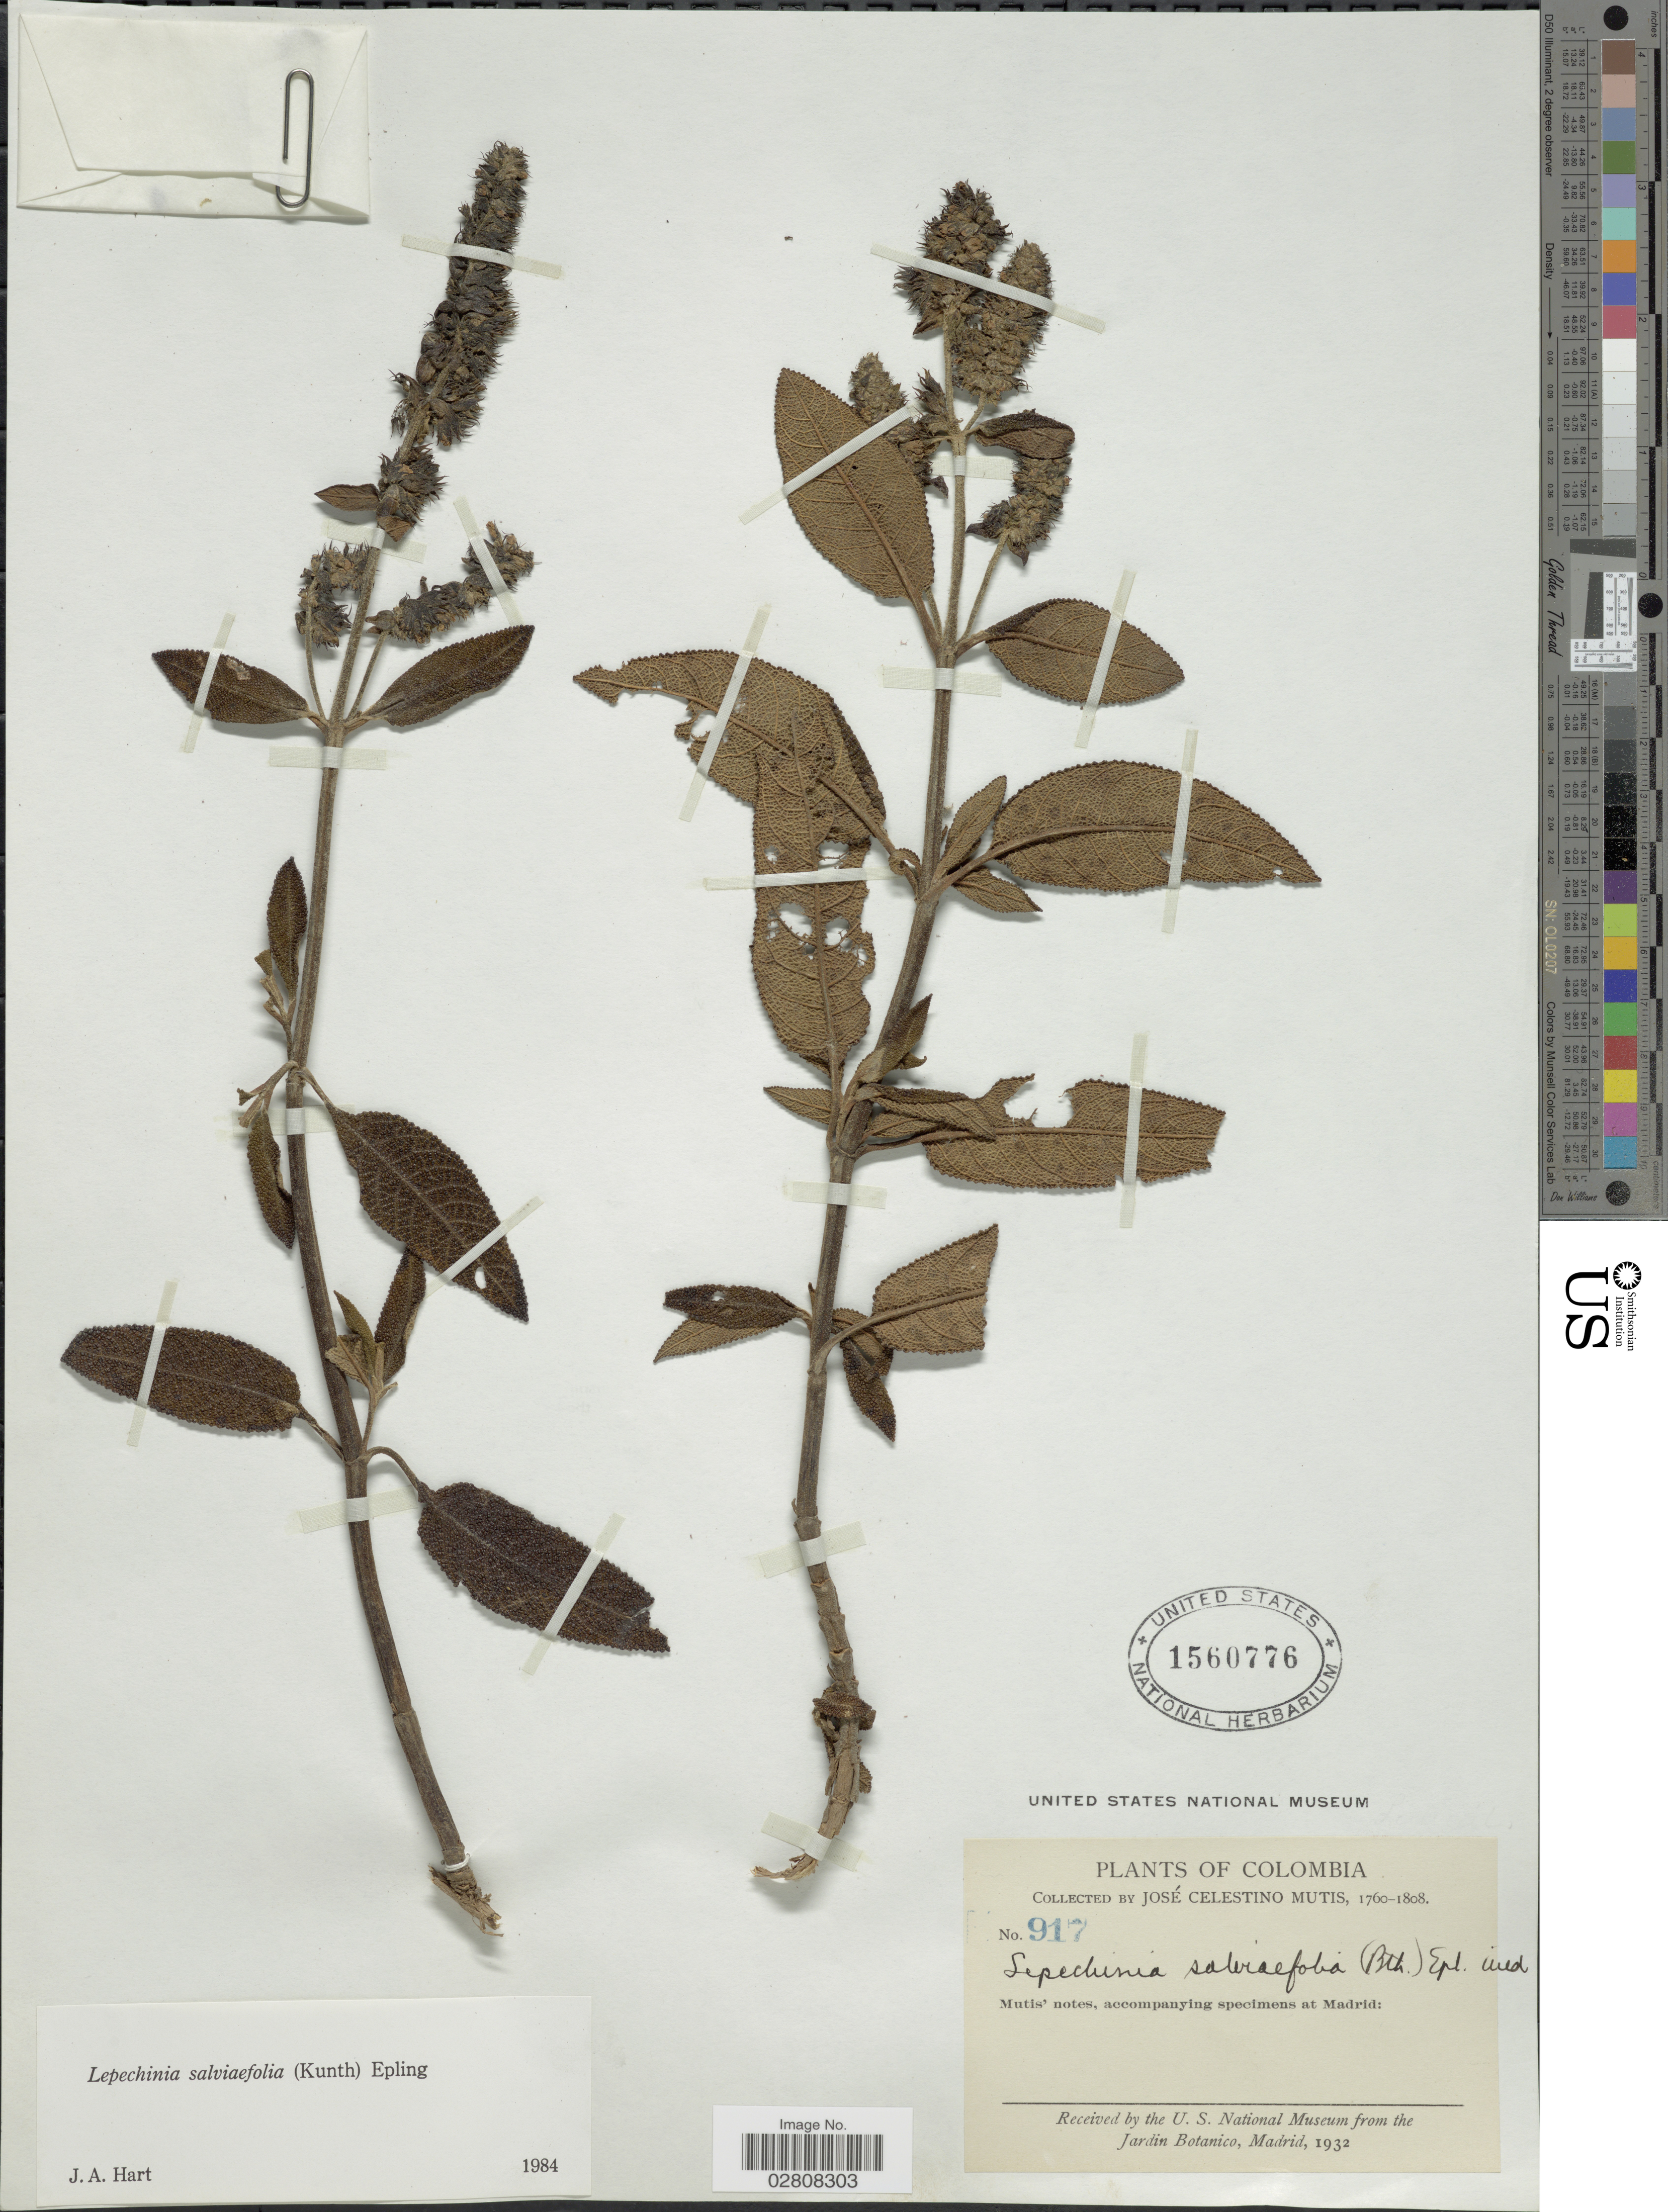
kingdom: Plantae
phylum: Tracheophyta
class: Magnoliopsida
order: Lamiales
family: Lamiaceae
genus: Lepechinia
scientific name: Lepechinia salviifolia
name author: (Kunth) Epling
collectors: J. C. B. Mutis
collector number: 917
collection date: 1760/1808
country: Colombia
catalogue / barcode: US 1560776